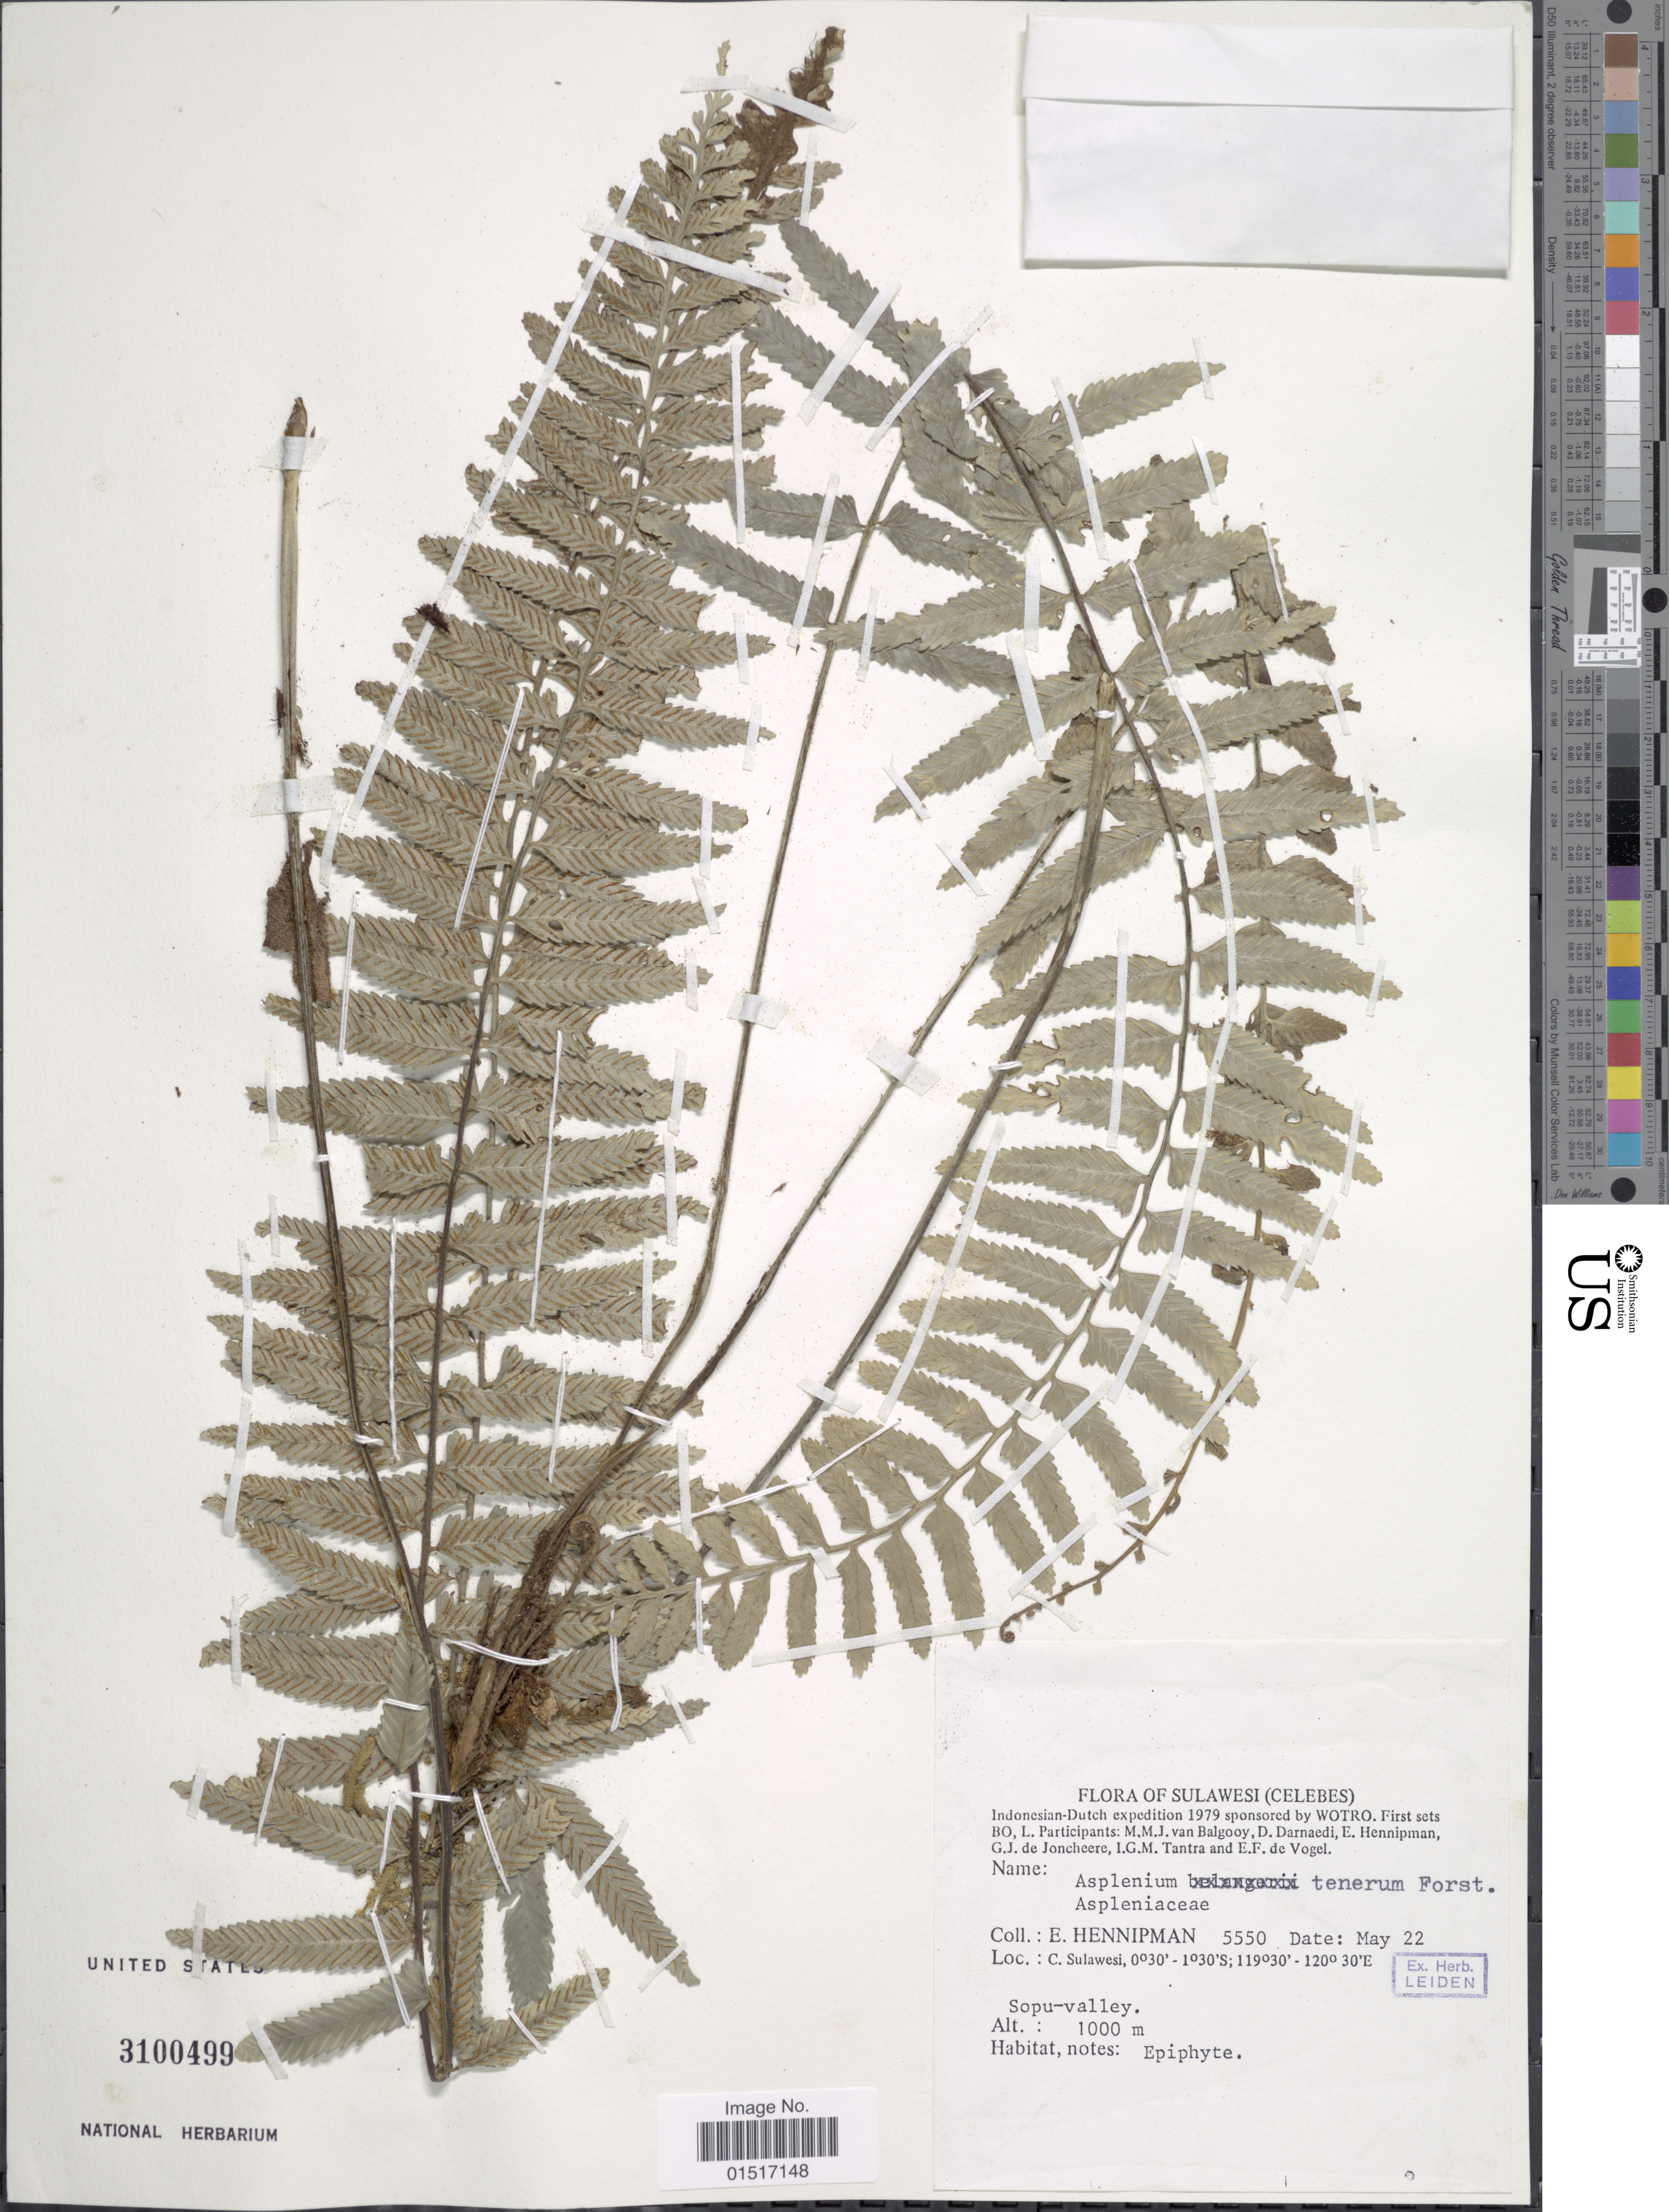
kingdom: Plantae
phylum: Tracheophyta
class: Polypodiopsida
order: Polypodiales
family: Aspleniaceae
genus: Asplenium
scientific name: Asplenium tenerum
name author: G. Forst.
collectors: E. Hennipman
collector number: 5550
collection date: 1979-05-22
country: Indonesia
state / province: Sulawesi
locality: Sulawesi (Celebes). C. Sulawesi, Sopu-valley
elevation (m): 1000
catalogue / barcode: US 3100499